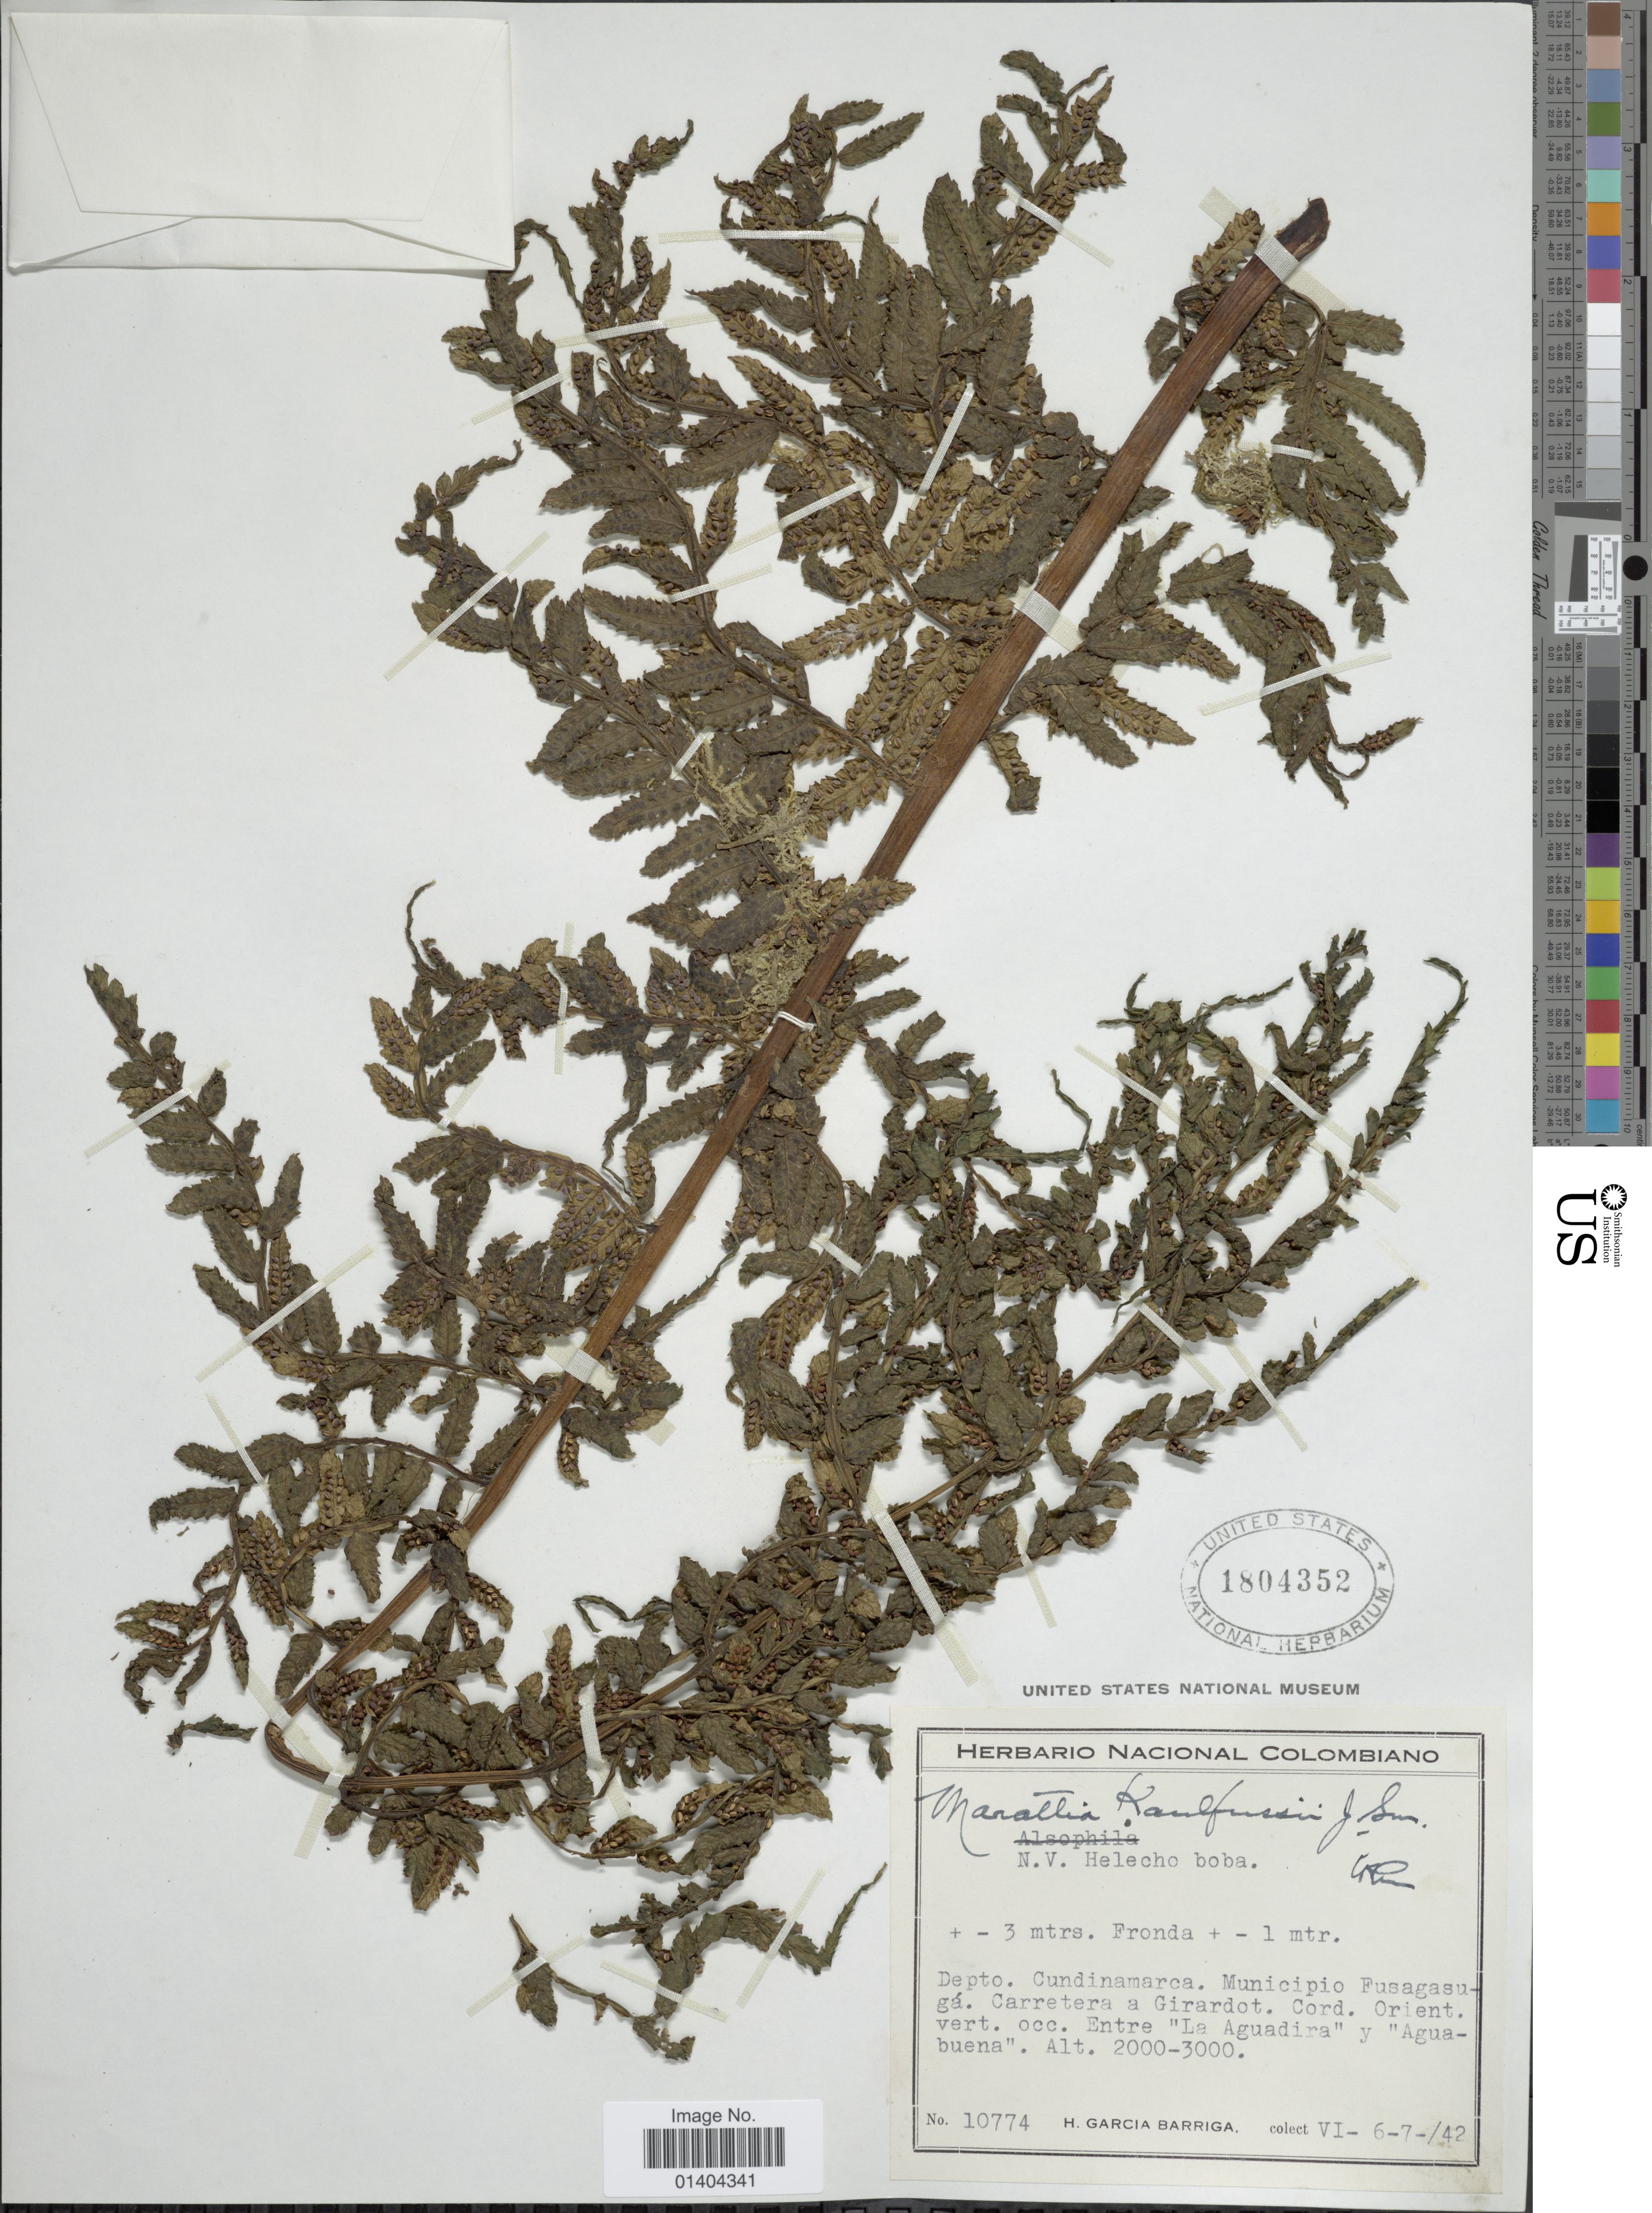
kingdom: Plantae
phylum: Tracheophyta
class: Polypodiopsida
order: Marattiales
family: Marattiaceae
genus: Marattia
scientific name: Marattia laevis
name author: Sm.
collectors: H. García Barriga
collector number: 10774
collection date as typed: Transcribed d/m/y: 5/7/42 to 6/7/42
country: Colombia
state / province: Cundinamarca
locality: Municipio Fusagasuga. Carretera a Girardot. Cord. Orient. vert. occ. Entyre "La Aguadira" y "Aguabuena"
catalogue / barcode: US 1804352